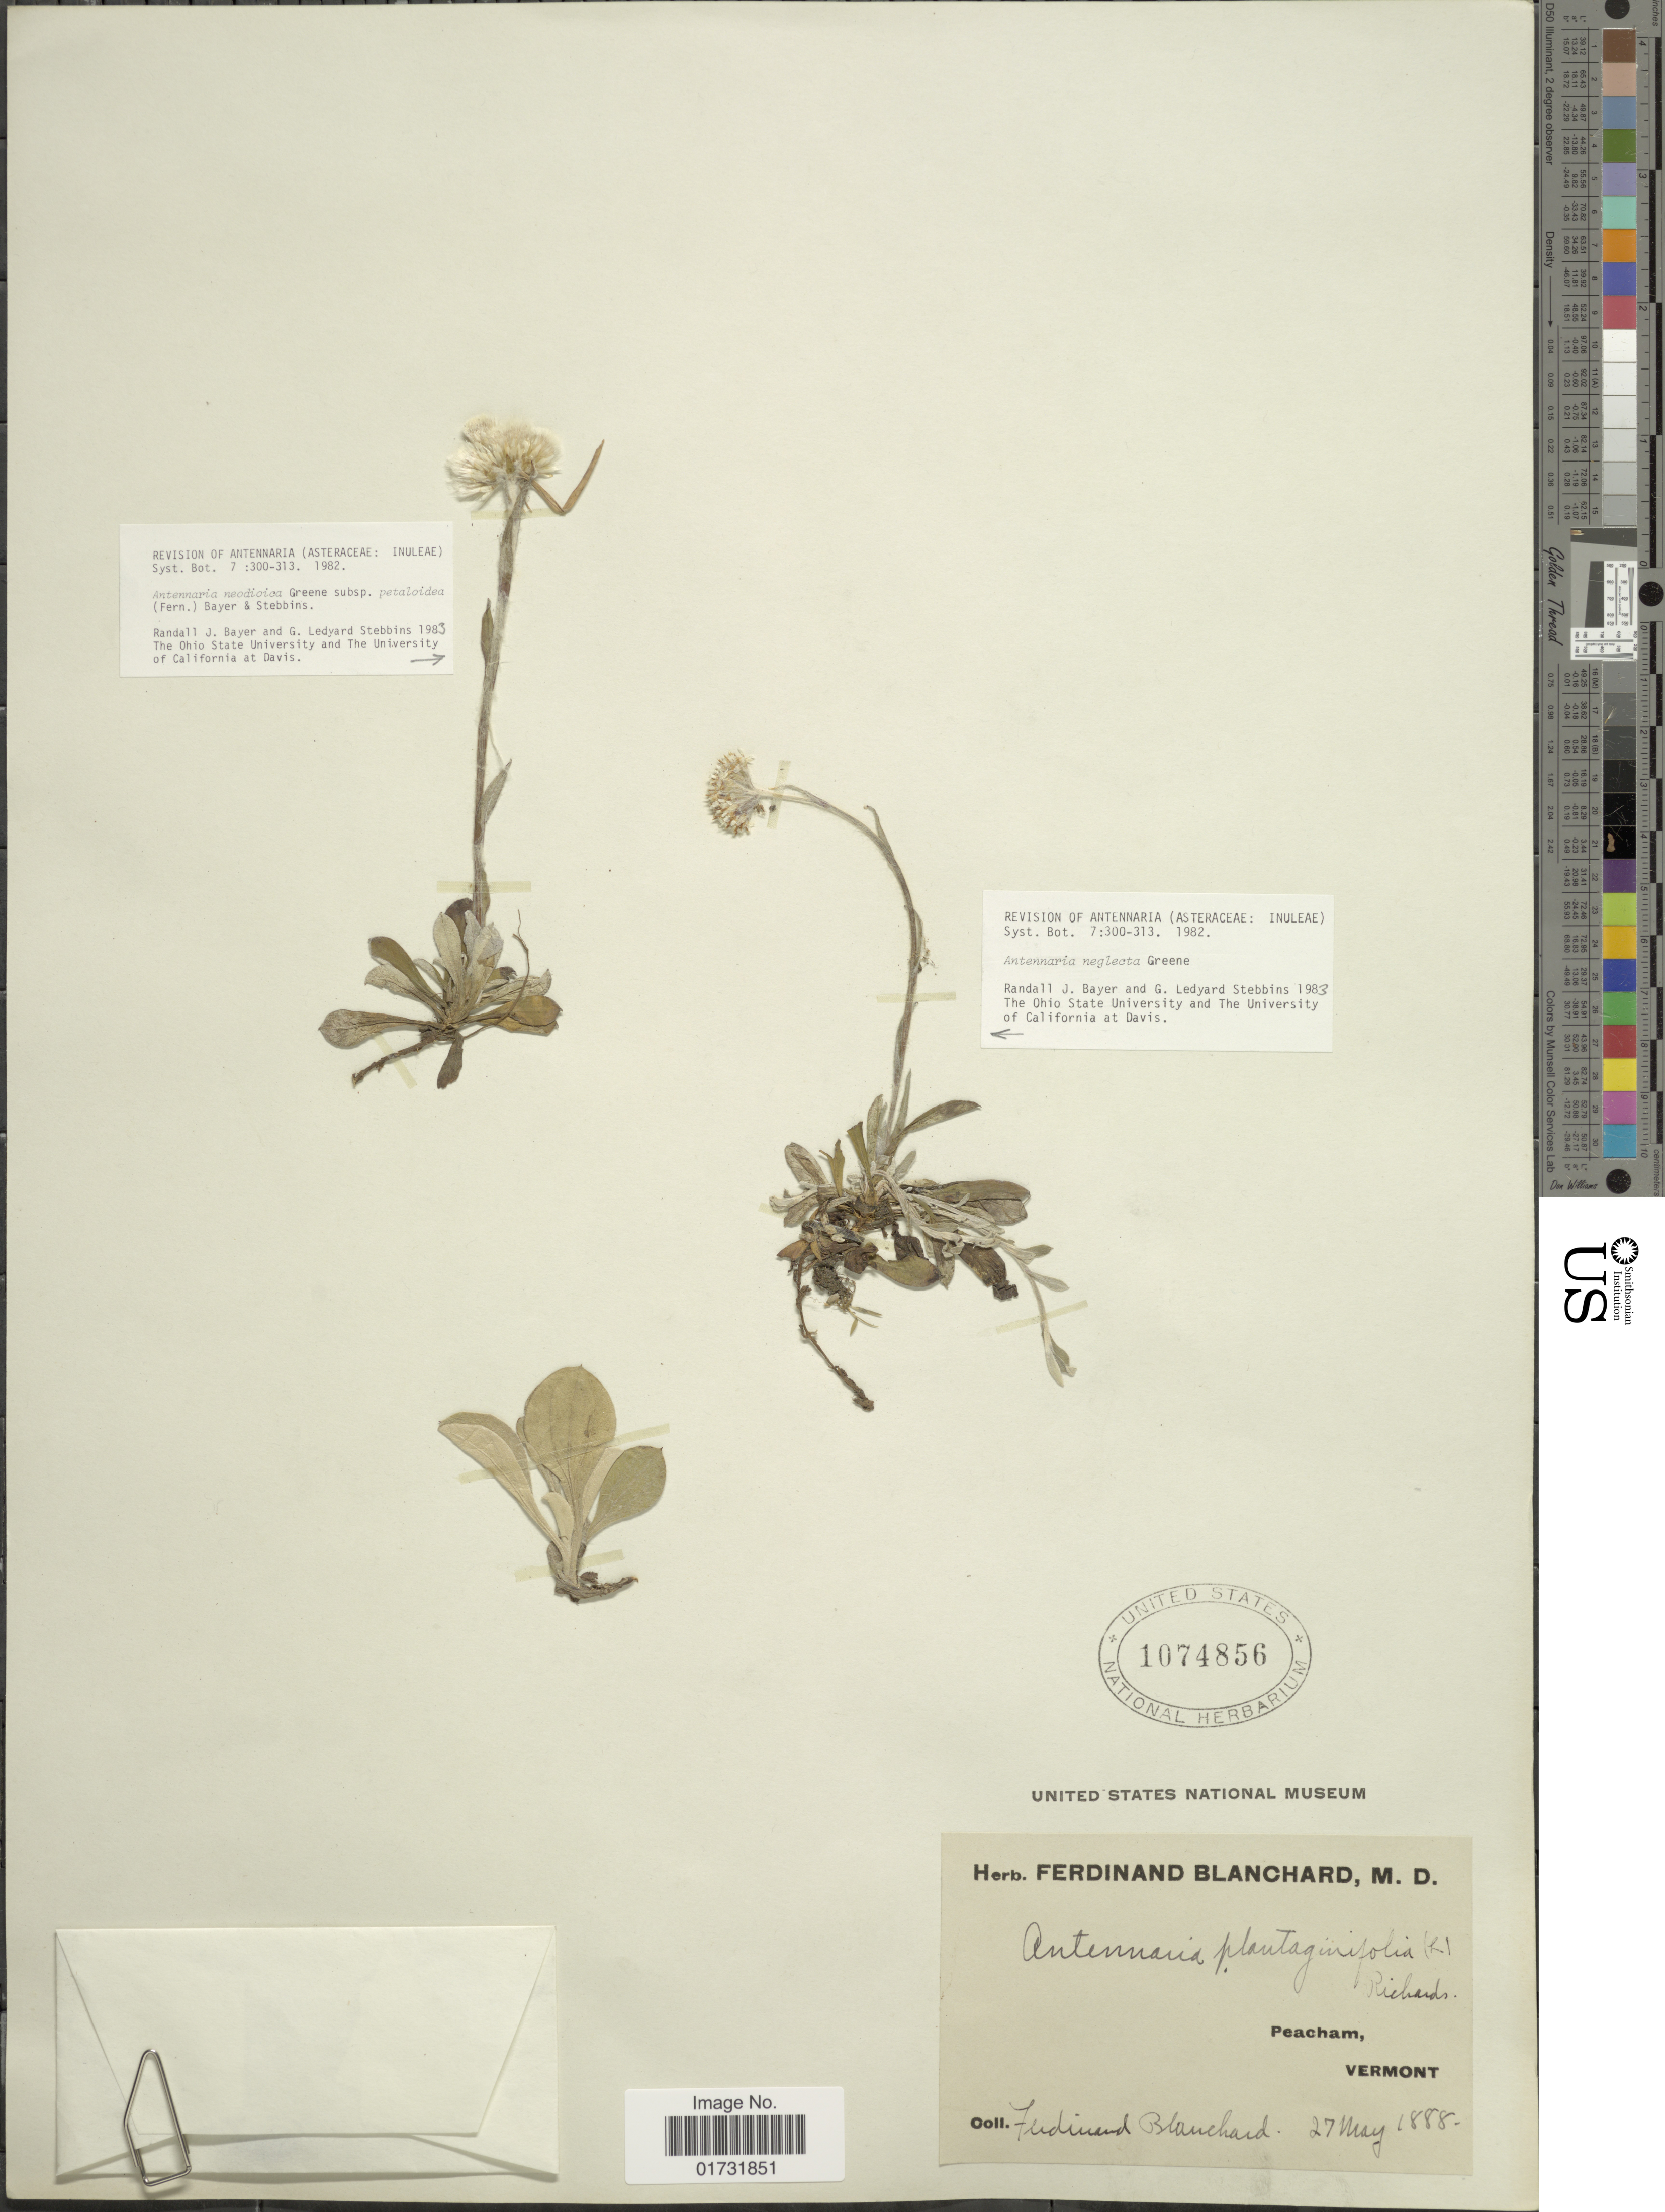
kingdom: Plantae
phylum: Tracheophyta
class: Magnoliopsida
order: Asterales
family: Asteraceae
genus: Antennaria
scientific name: Antennaria neodioica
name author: Greene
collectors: F. Blanchard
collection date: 1888-05-27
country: United States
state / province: Vermont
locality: Peacham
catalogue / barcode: US 1074856